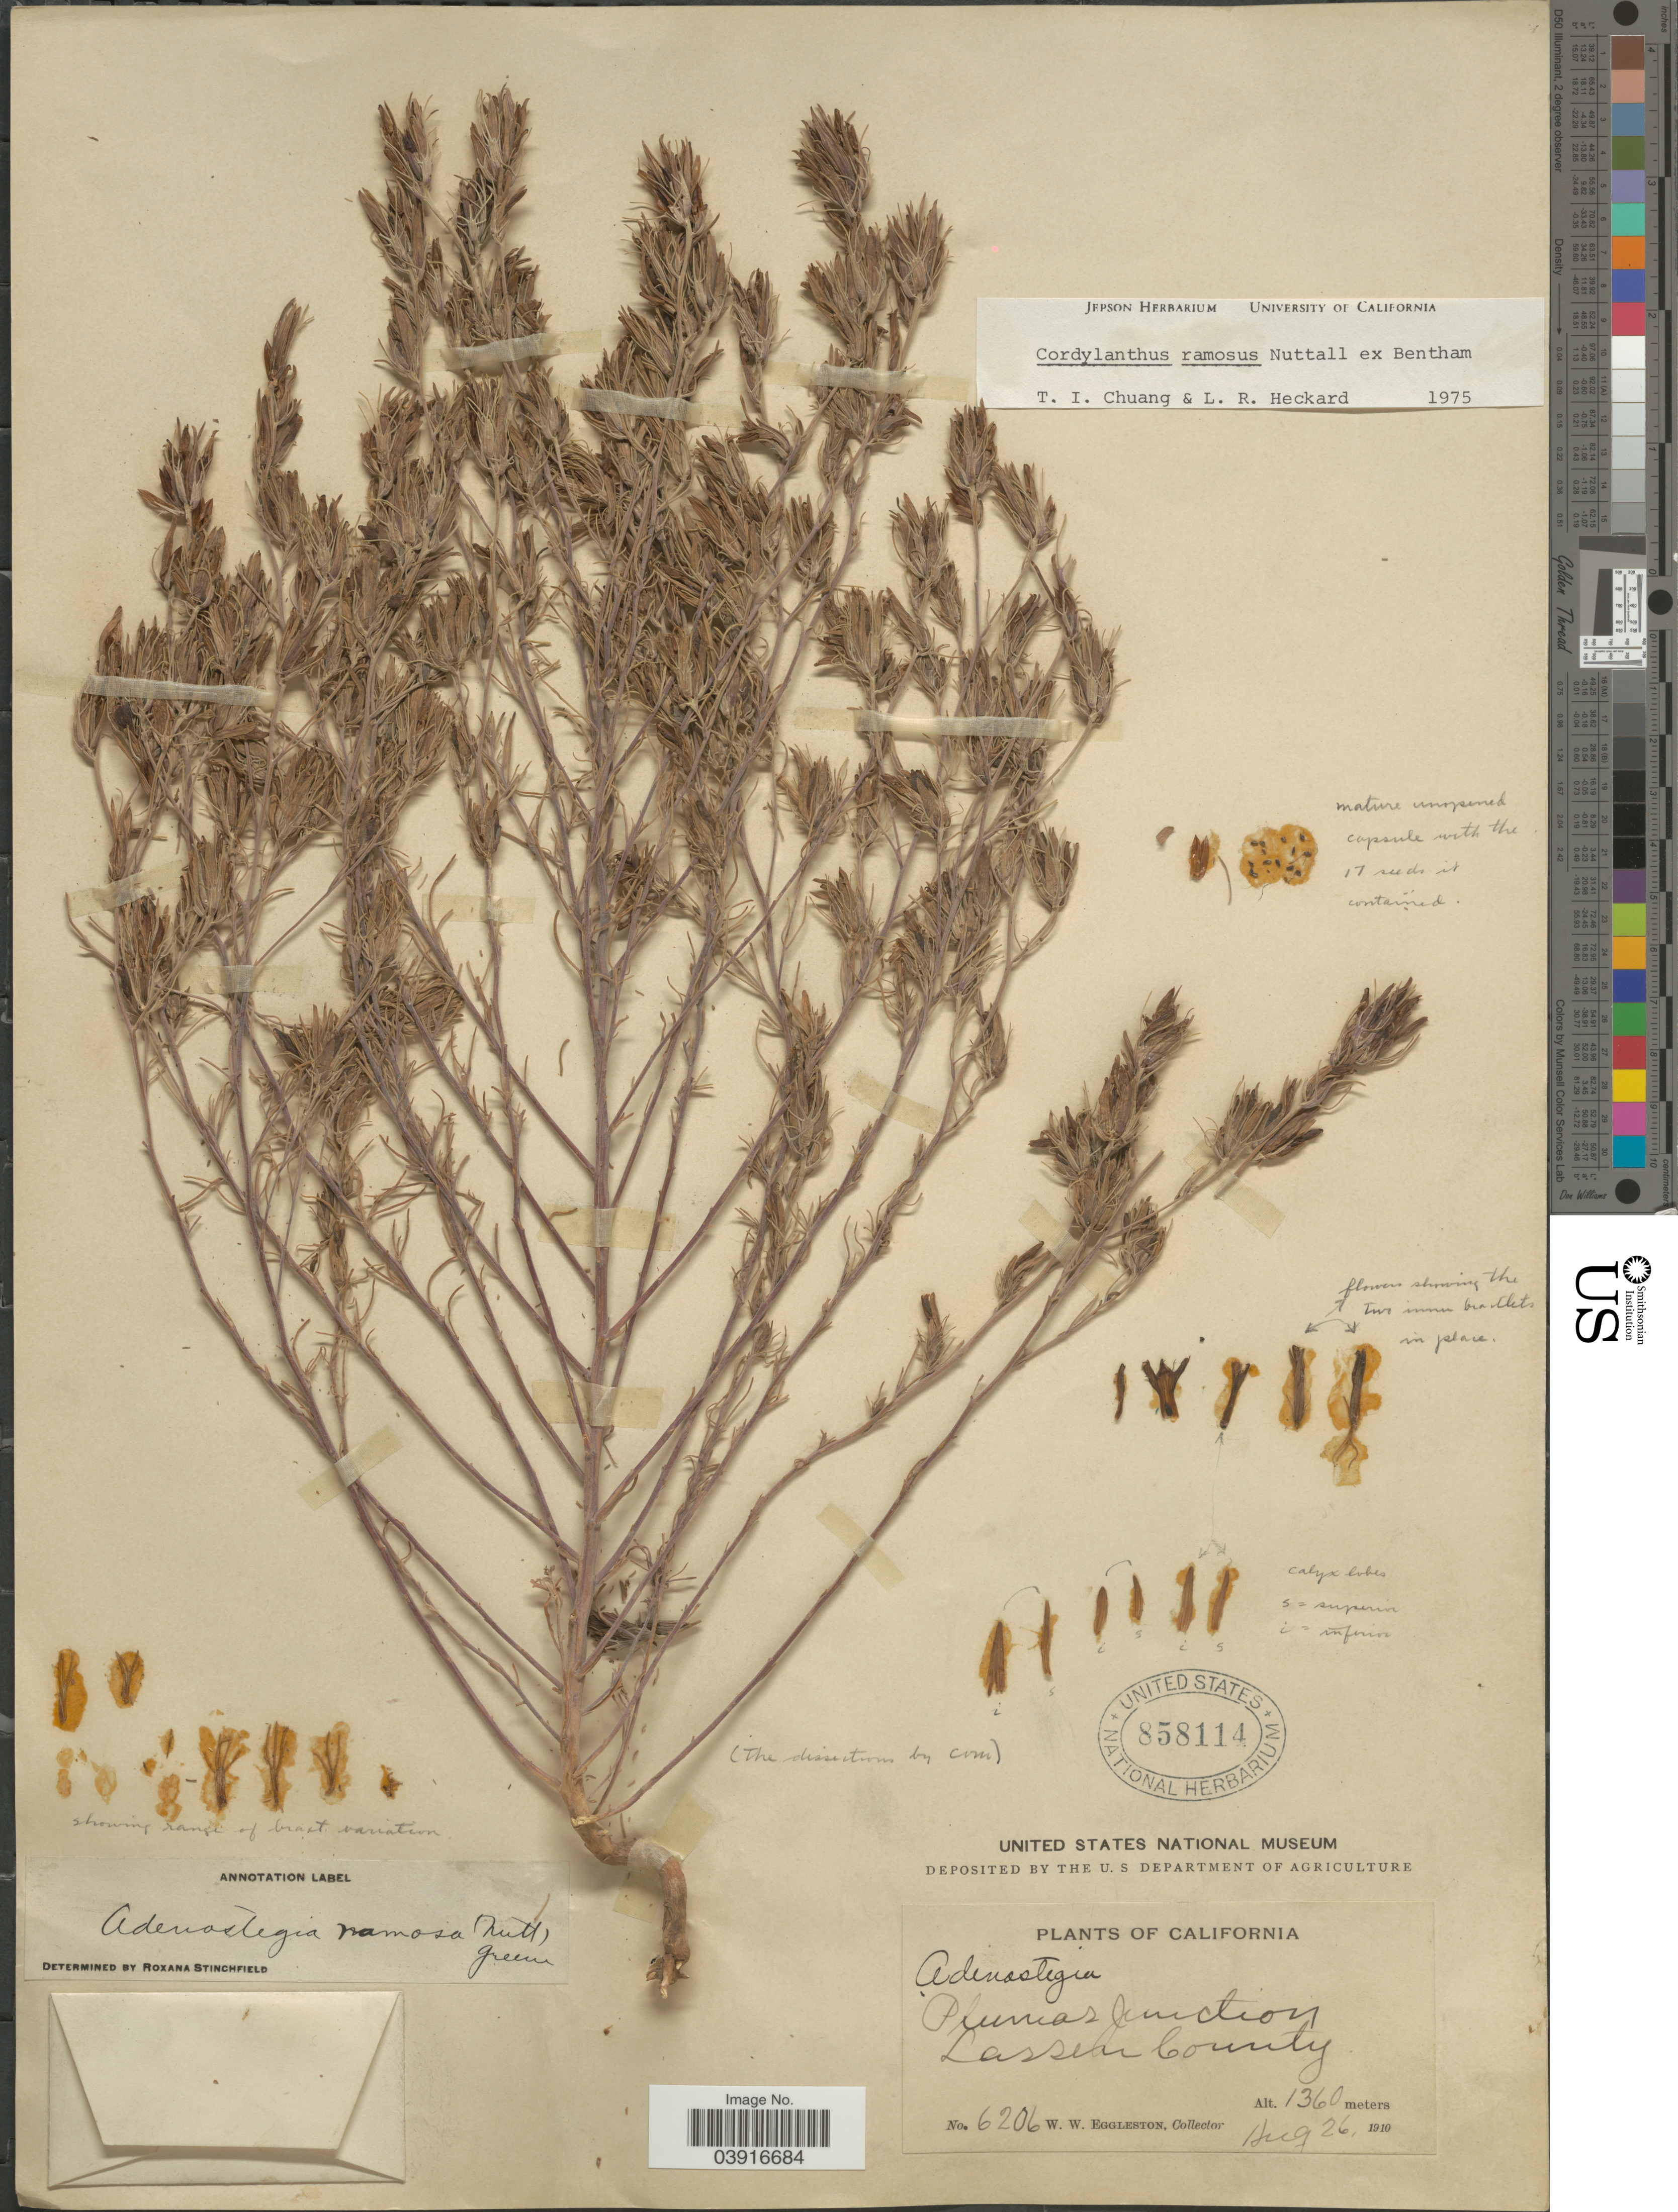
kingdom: Plantae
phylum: Tracheophyta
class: Magnoliopsida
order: Lamiales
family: Orobanchaceae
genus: Cordylanthus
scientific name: Cordylanthus ramosus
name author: Nutt. ex Benth.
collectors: W. W. Eggleston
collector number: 6206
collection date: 1910-08-26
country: United States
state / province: California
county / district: Lassen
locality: Plumas Junction. Lassen County.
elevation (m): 1360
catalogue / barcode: US 858114